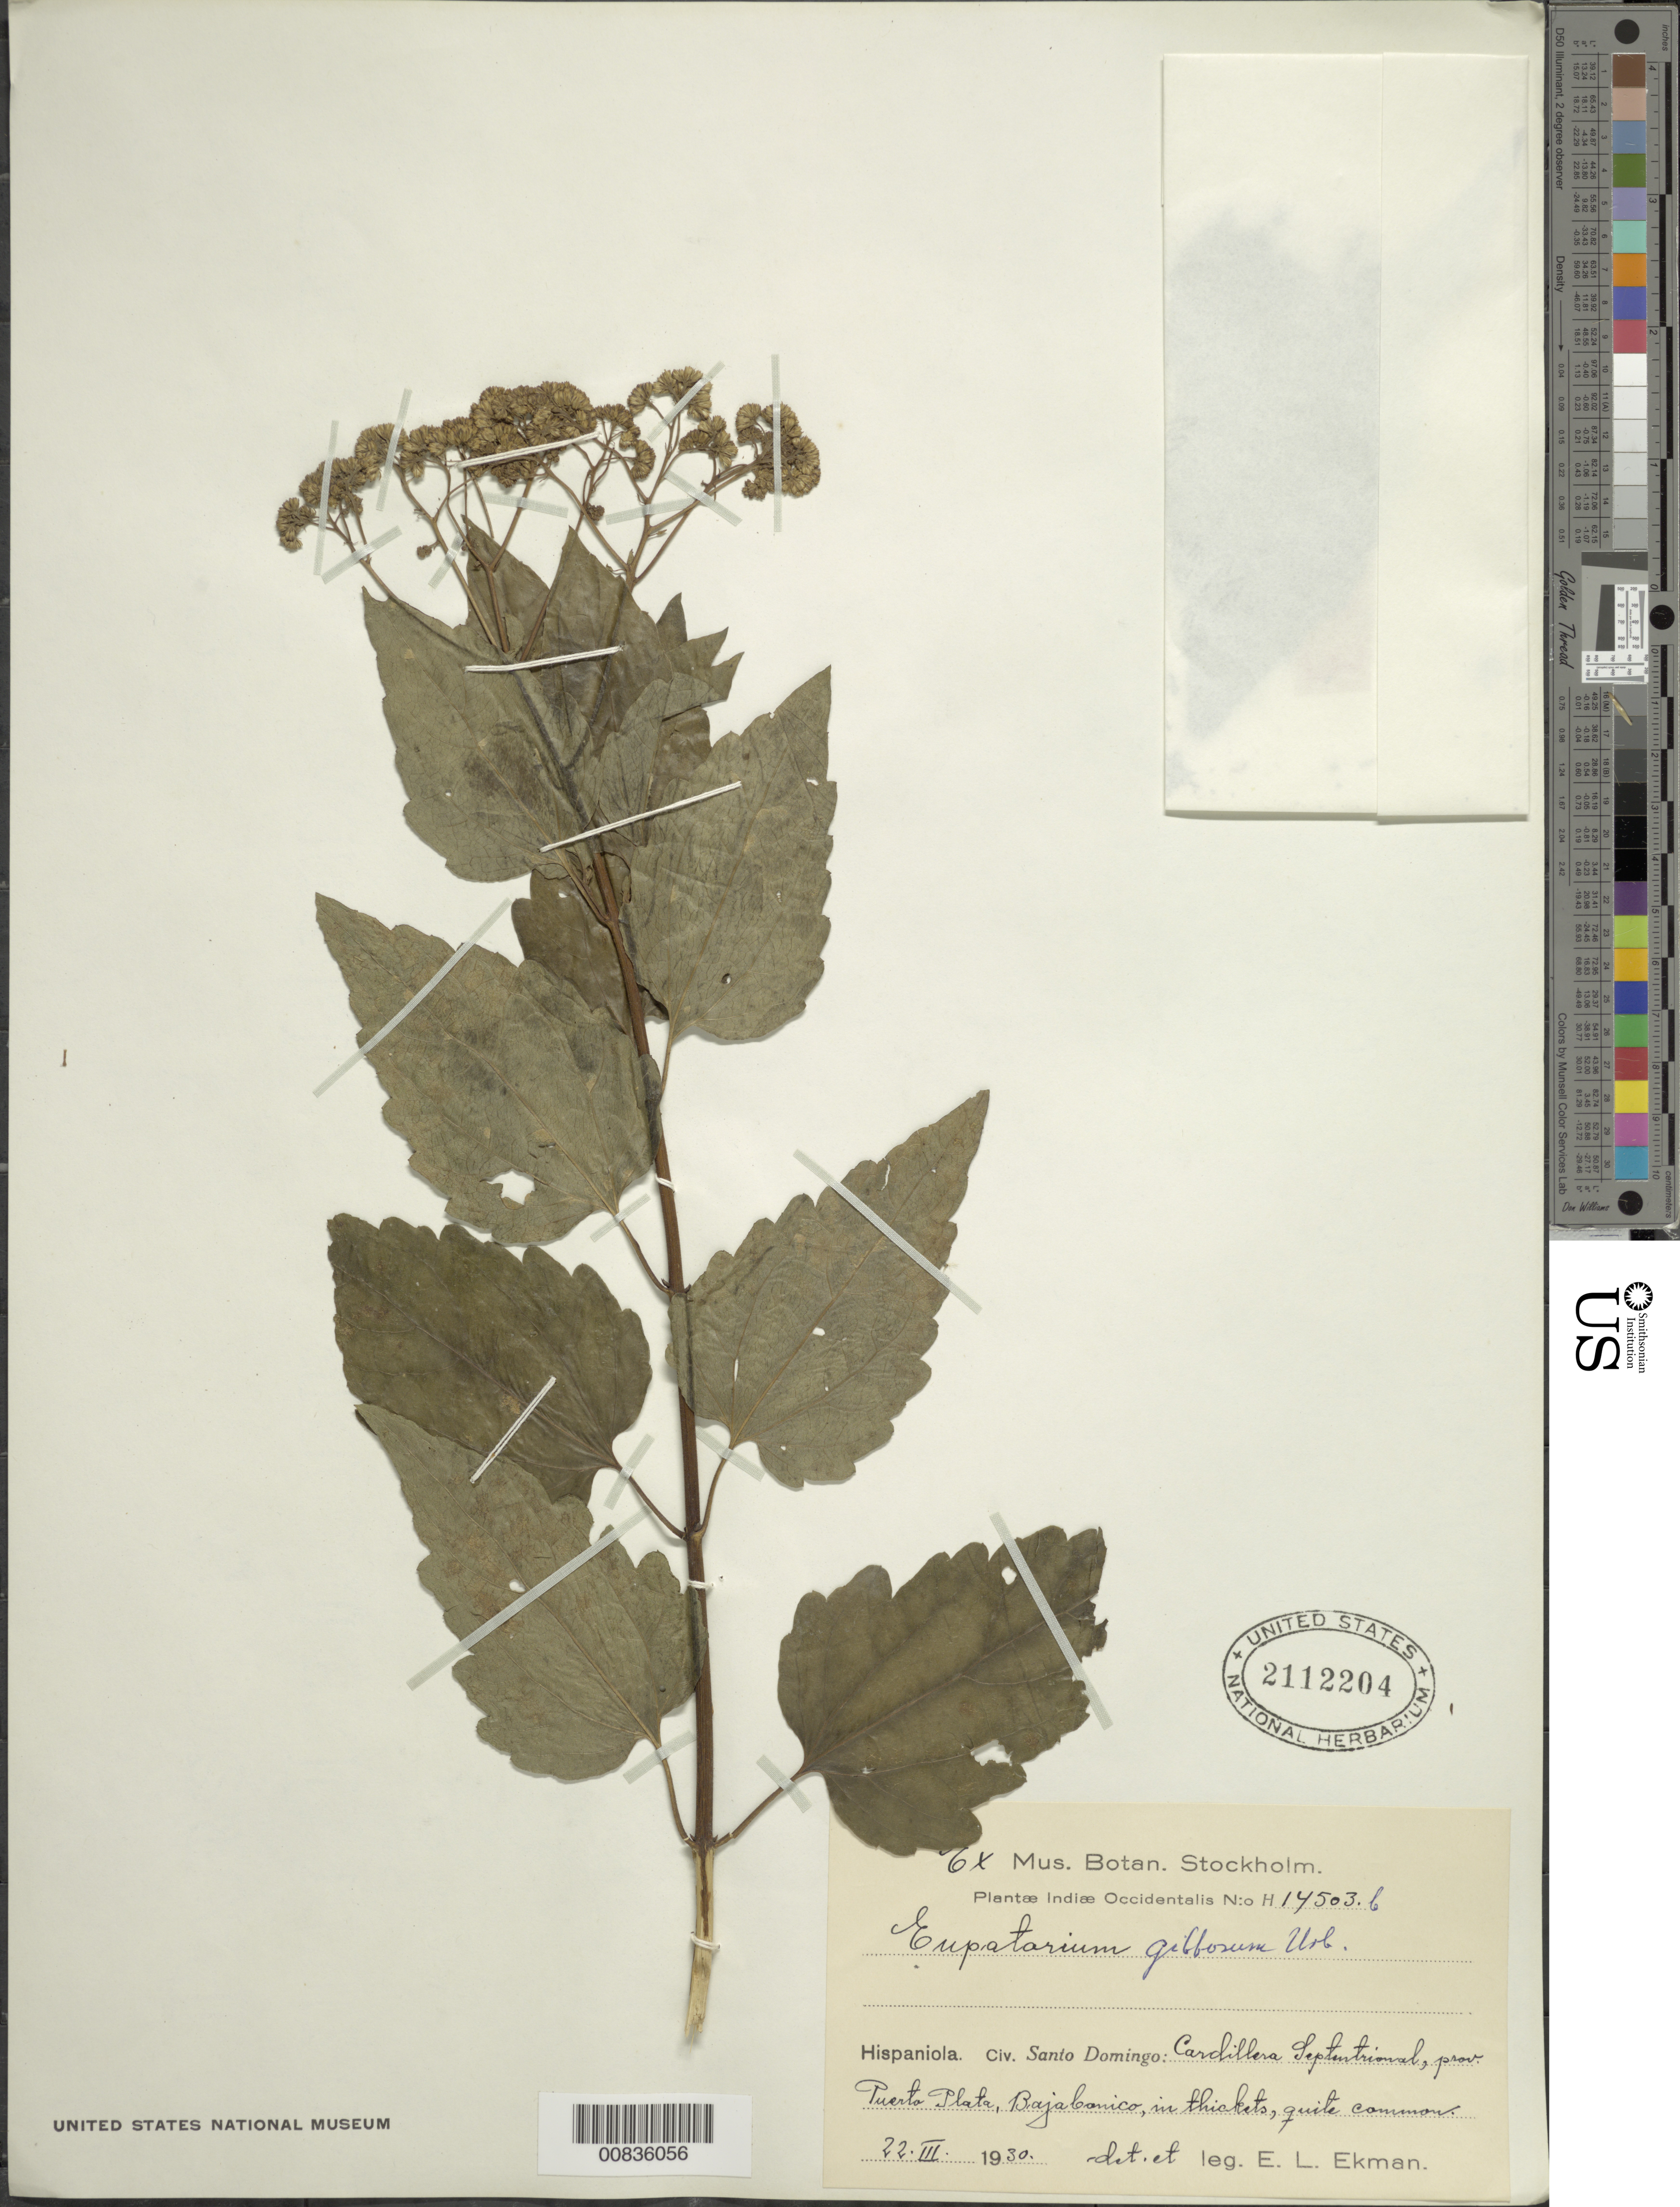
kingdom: Plantae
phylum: Tracheophyta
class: Magnoliopsida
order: Asterales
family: Asteraceae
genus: Koanophyllon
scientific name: Koanophyllon gibbosum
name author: (Urb.) R.M. King & H. Rob.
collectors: E. L. Ekman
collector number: H 14503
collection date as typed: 27 May 1979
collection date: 1979-05-27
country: Dominican Republic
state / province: Puerto Plata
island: Hispaniola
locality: Cordillera Septentrional, Bajabanico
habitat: In thickets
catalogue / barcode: US 2112204